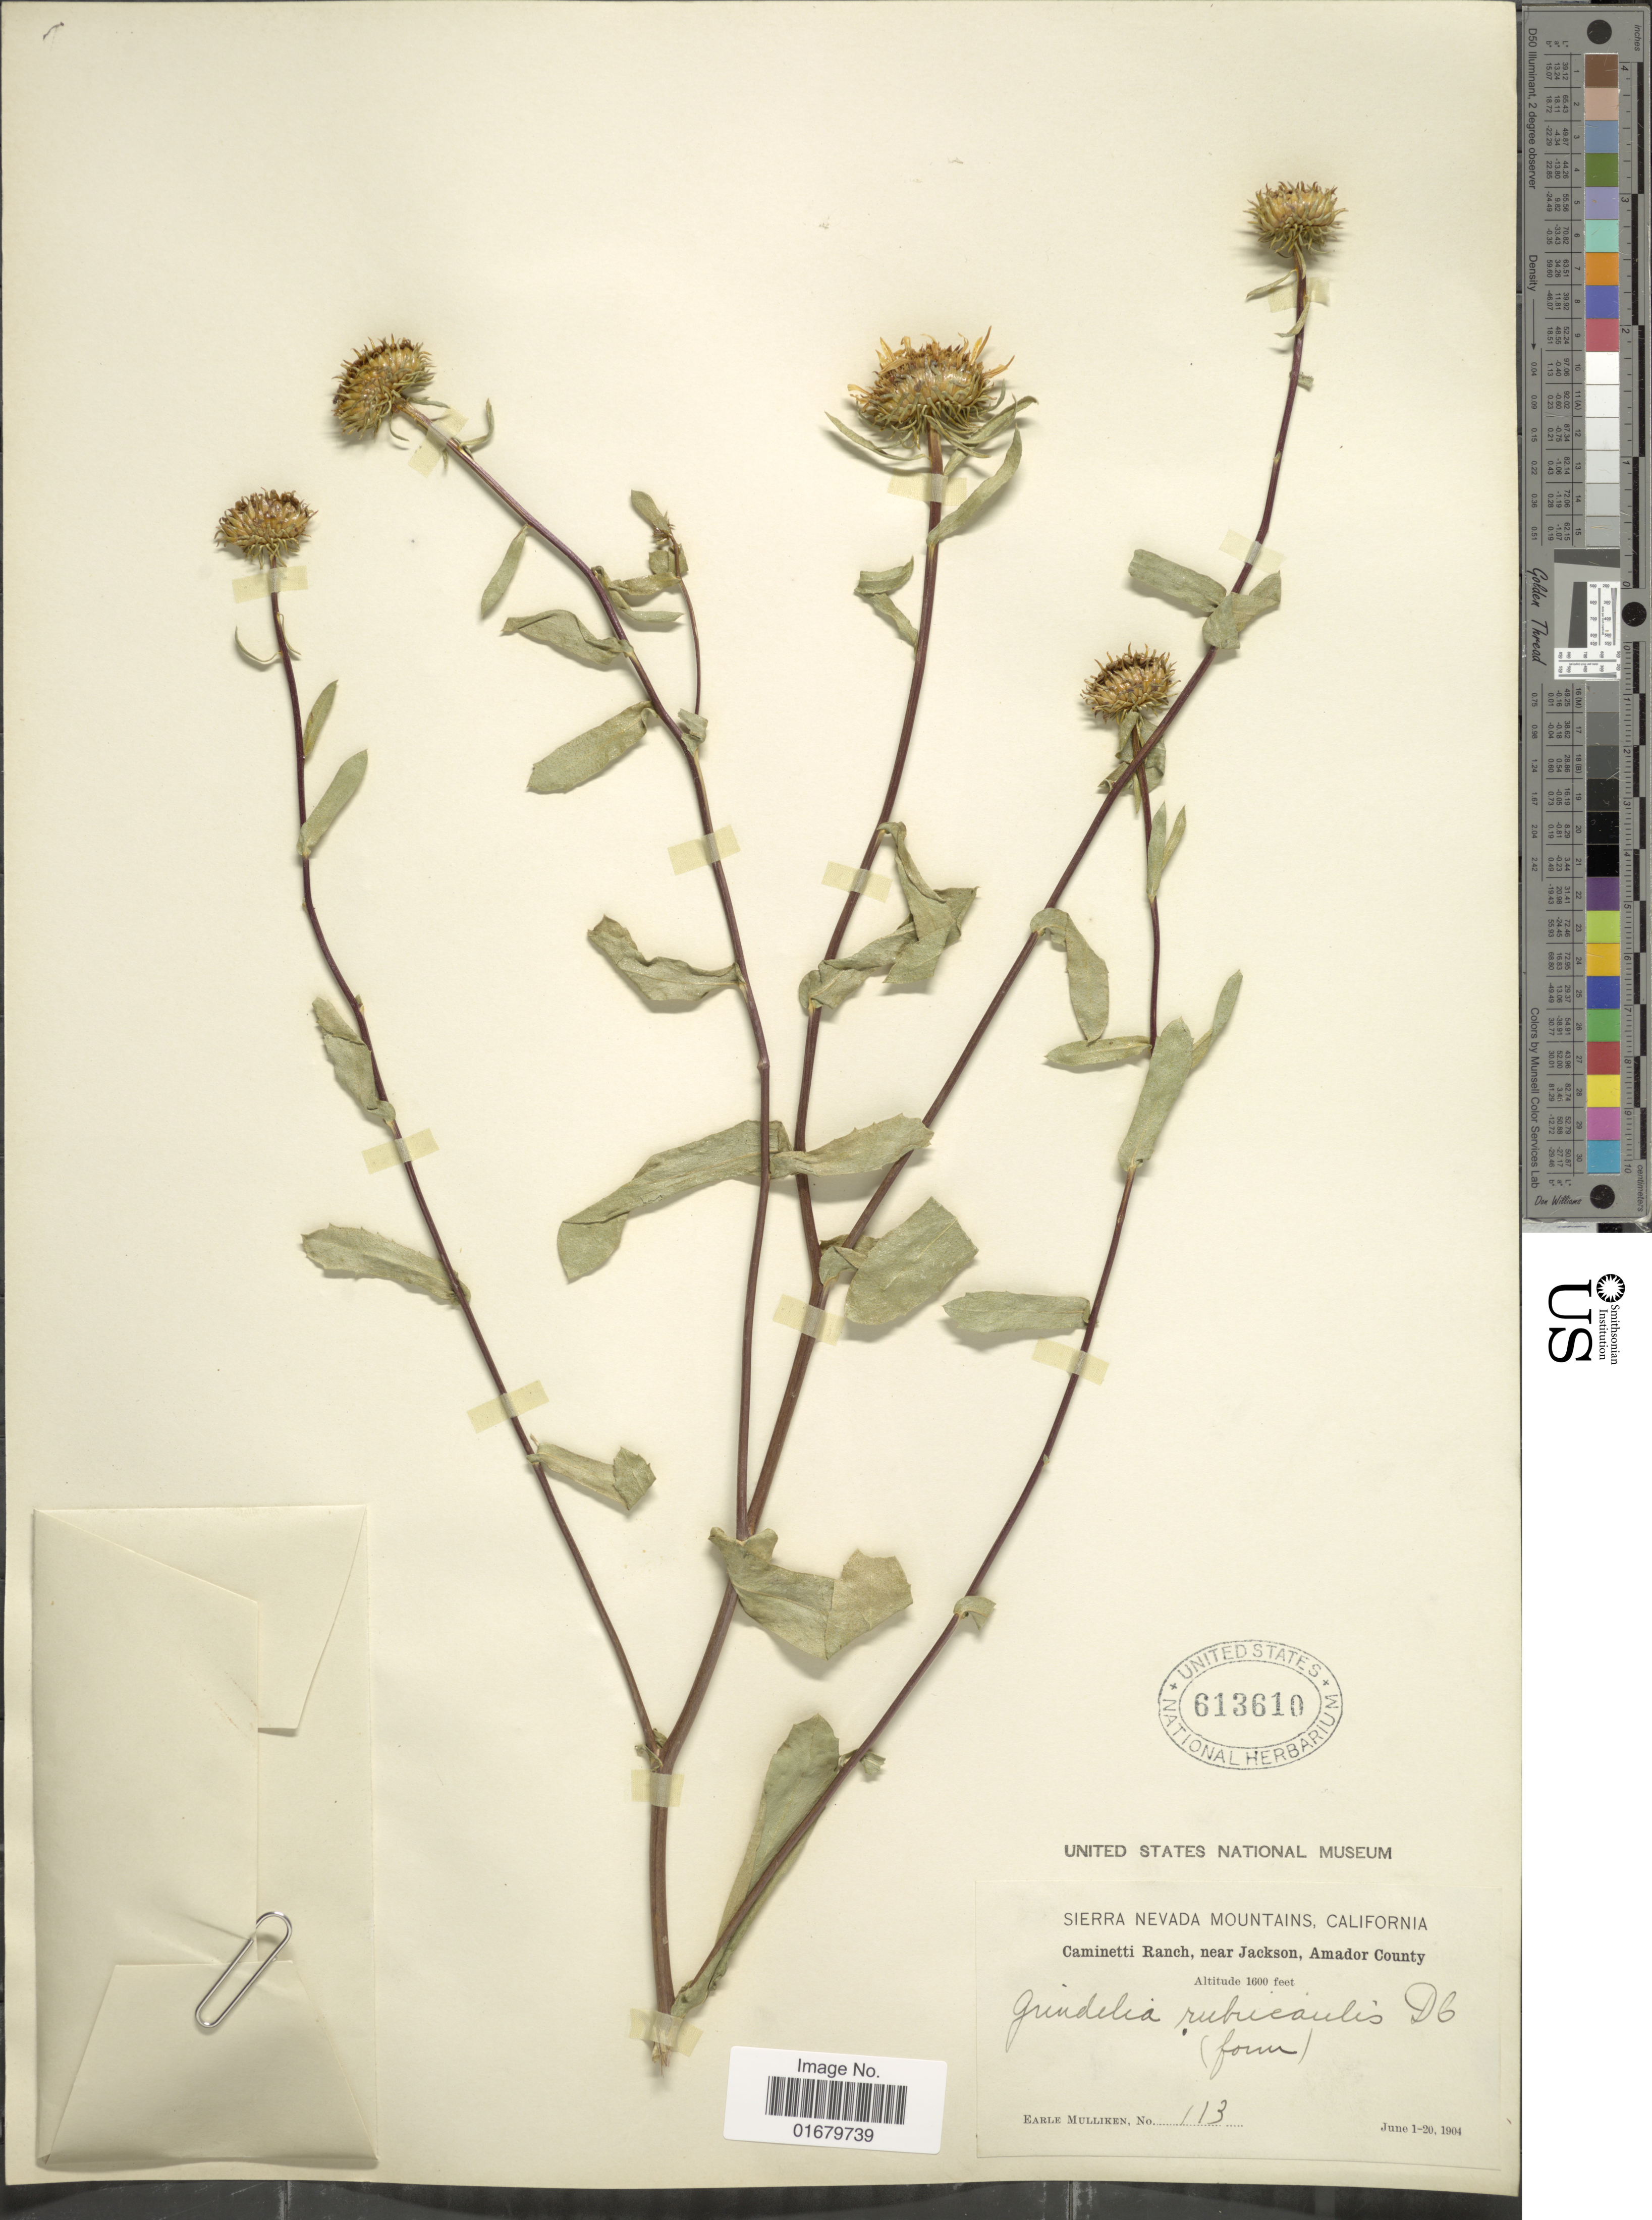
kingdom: Plantae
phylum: Tracheophyta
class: Magnoliopsida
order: Asterales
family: Asteraceae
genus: Grindelia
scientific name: Grindelia camporum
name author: Greene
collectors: E. Mulliken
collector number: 113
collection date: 1904-06-01/1904-06-20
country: United States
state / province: California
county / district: Amador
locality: Sierra Nevada Mountains, Caminetti Ranch, near Jackson, Amador County.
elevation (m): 488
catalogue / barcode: US 613610